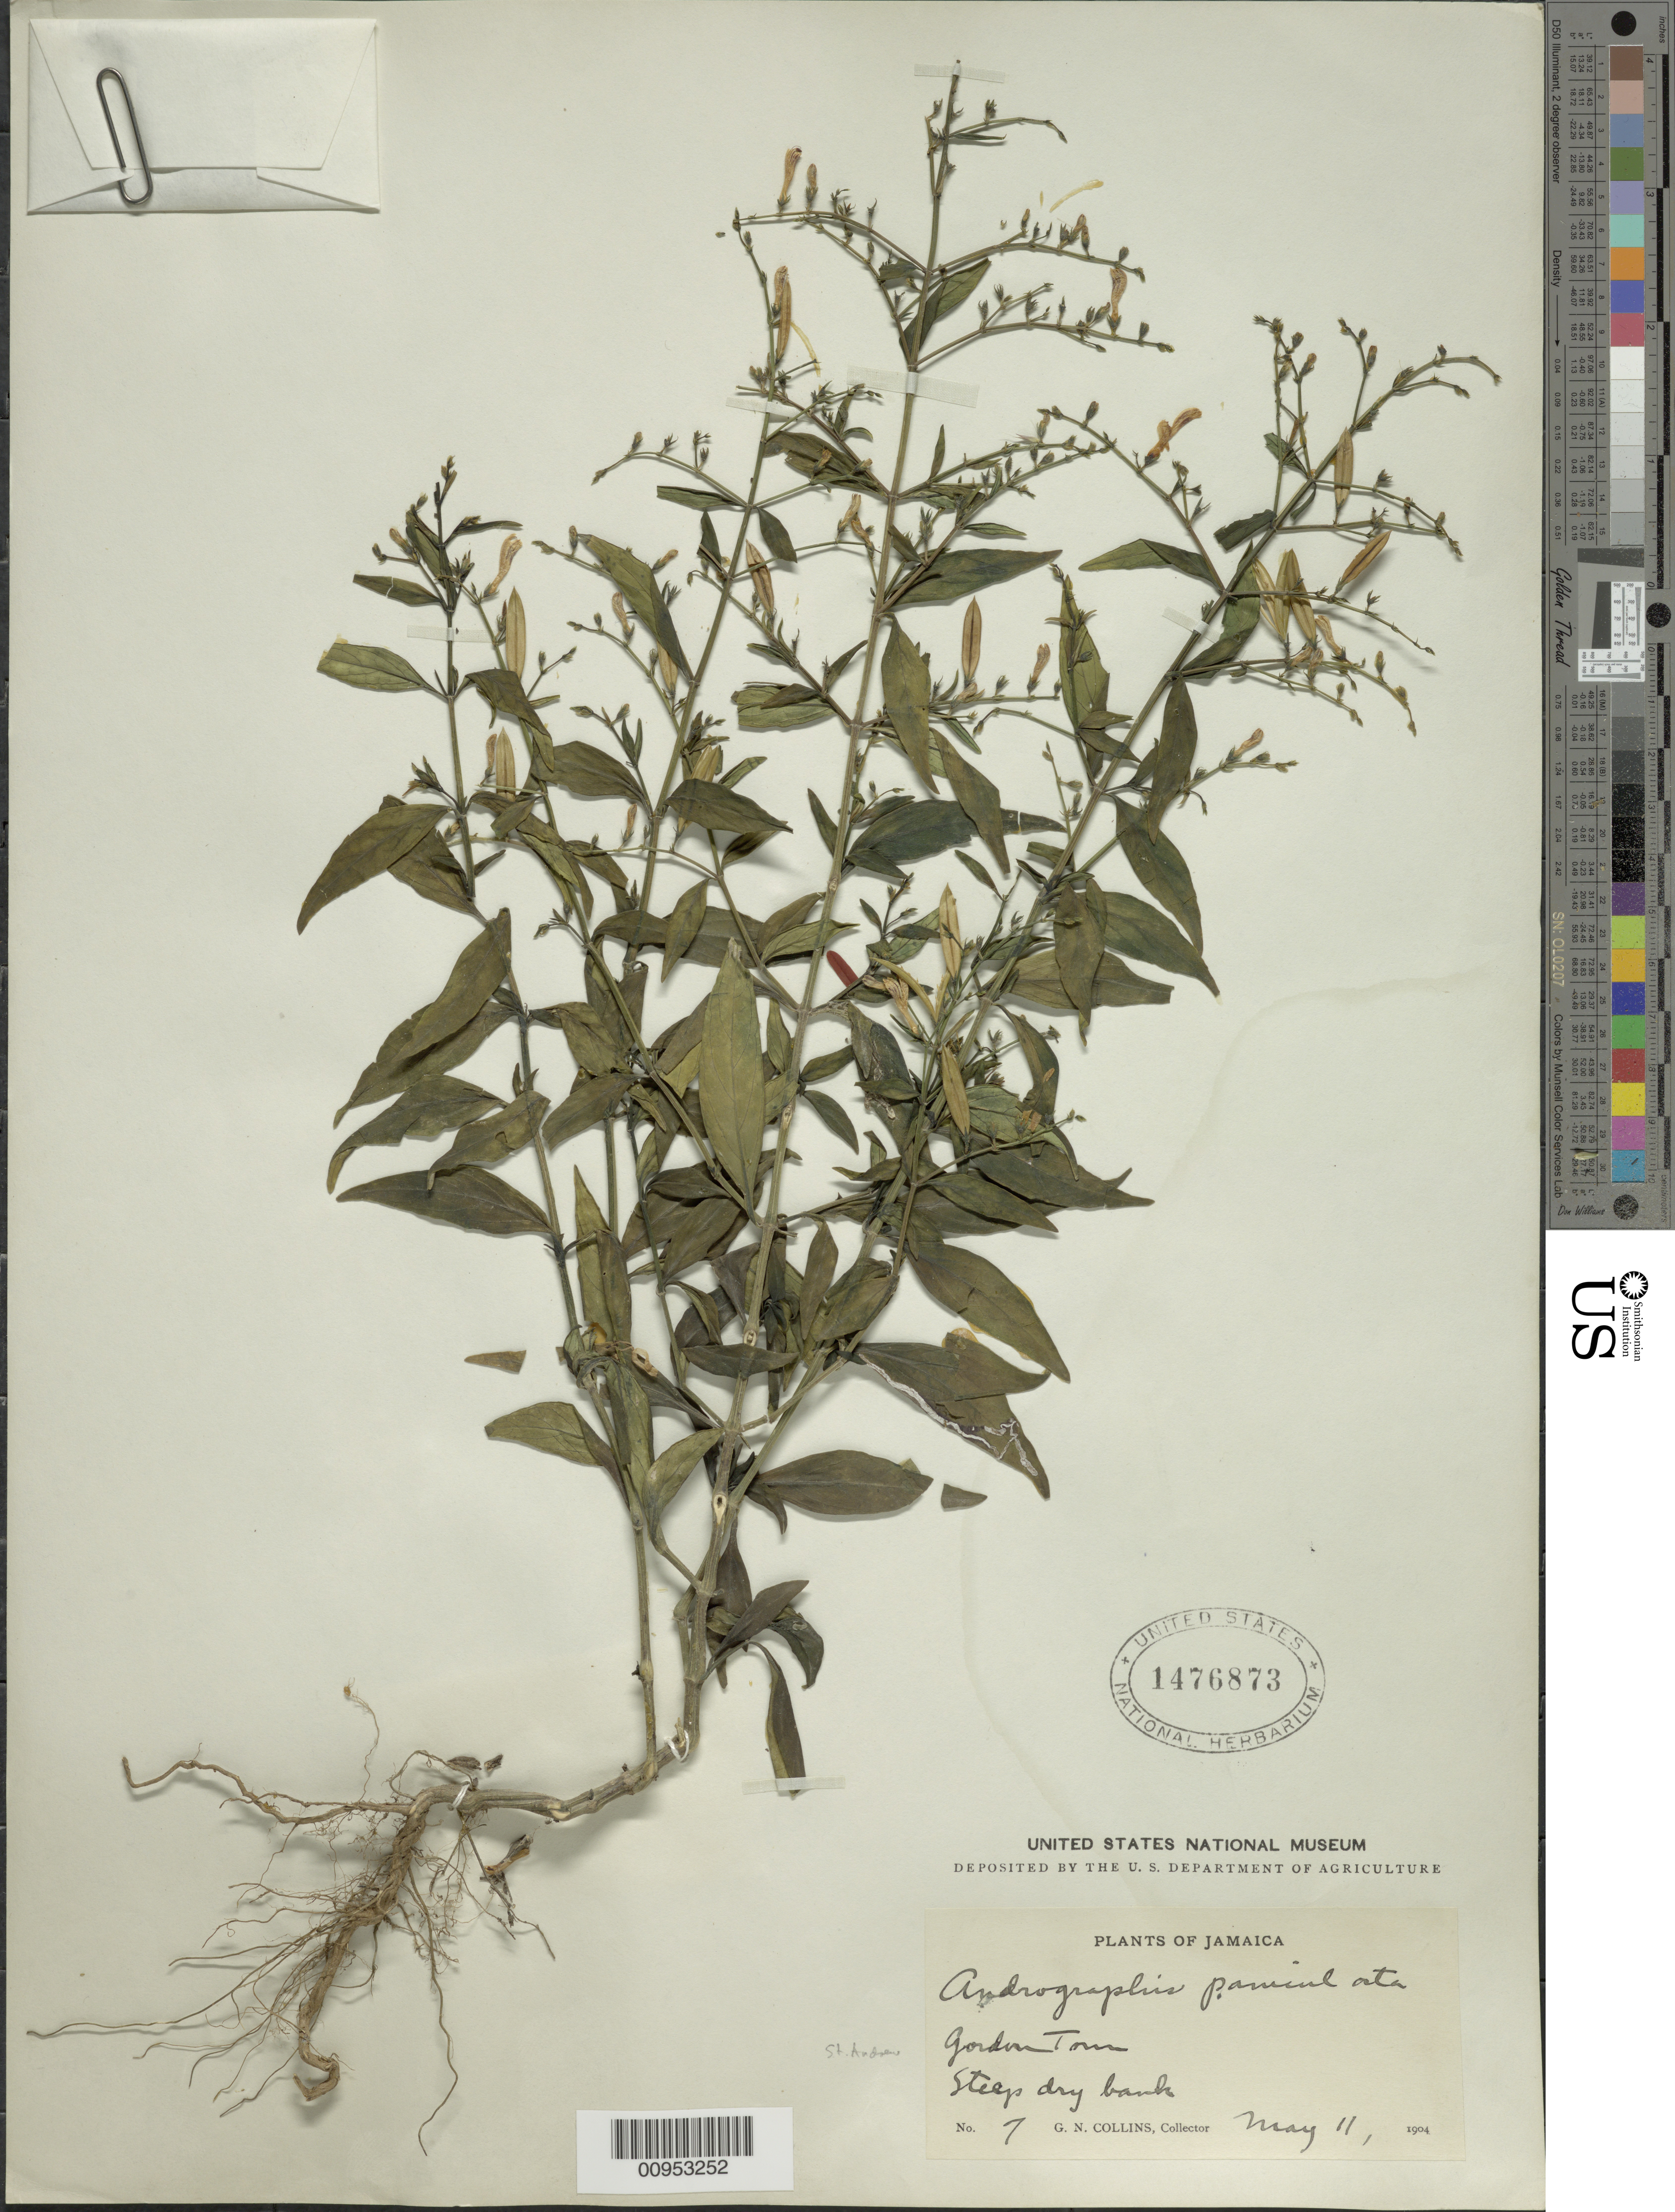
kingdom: Plantae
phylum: Tracheophyta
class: Magnoliopsida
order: Lamiales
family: Acanthaceae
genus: Andrographis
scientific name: Andrographis paniculata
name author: (Burm. f.) Nees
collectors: G. Collins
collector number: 7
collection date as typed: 11 May 1904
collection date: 1904-05-11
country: Jamaica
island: Jamaica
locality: Gordon Town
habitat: Steep dry bank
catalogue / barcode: US 1476873